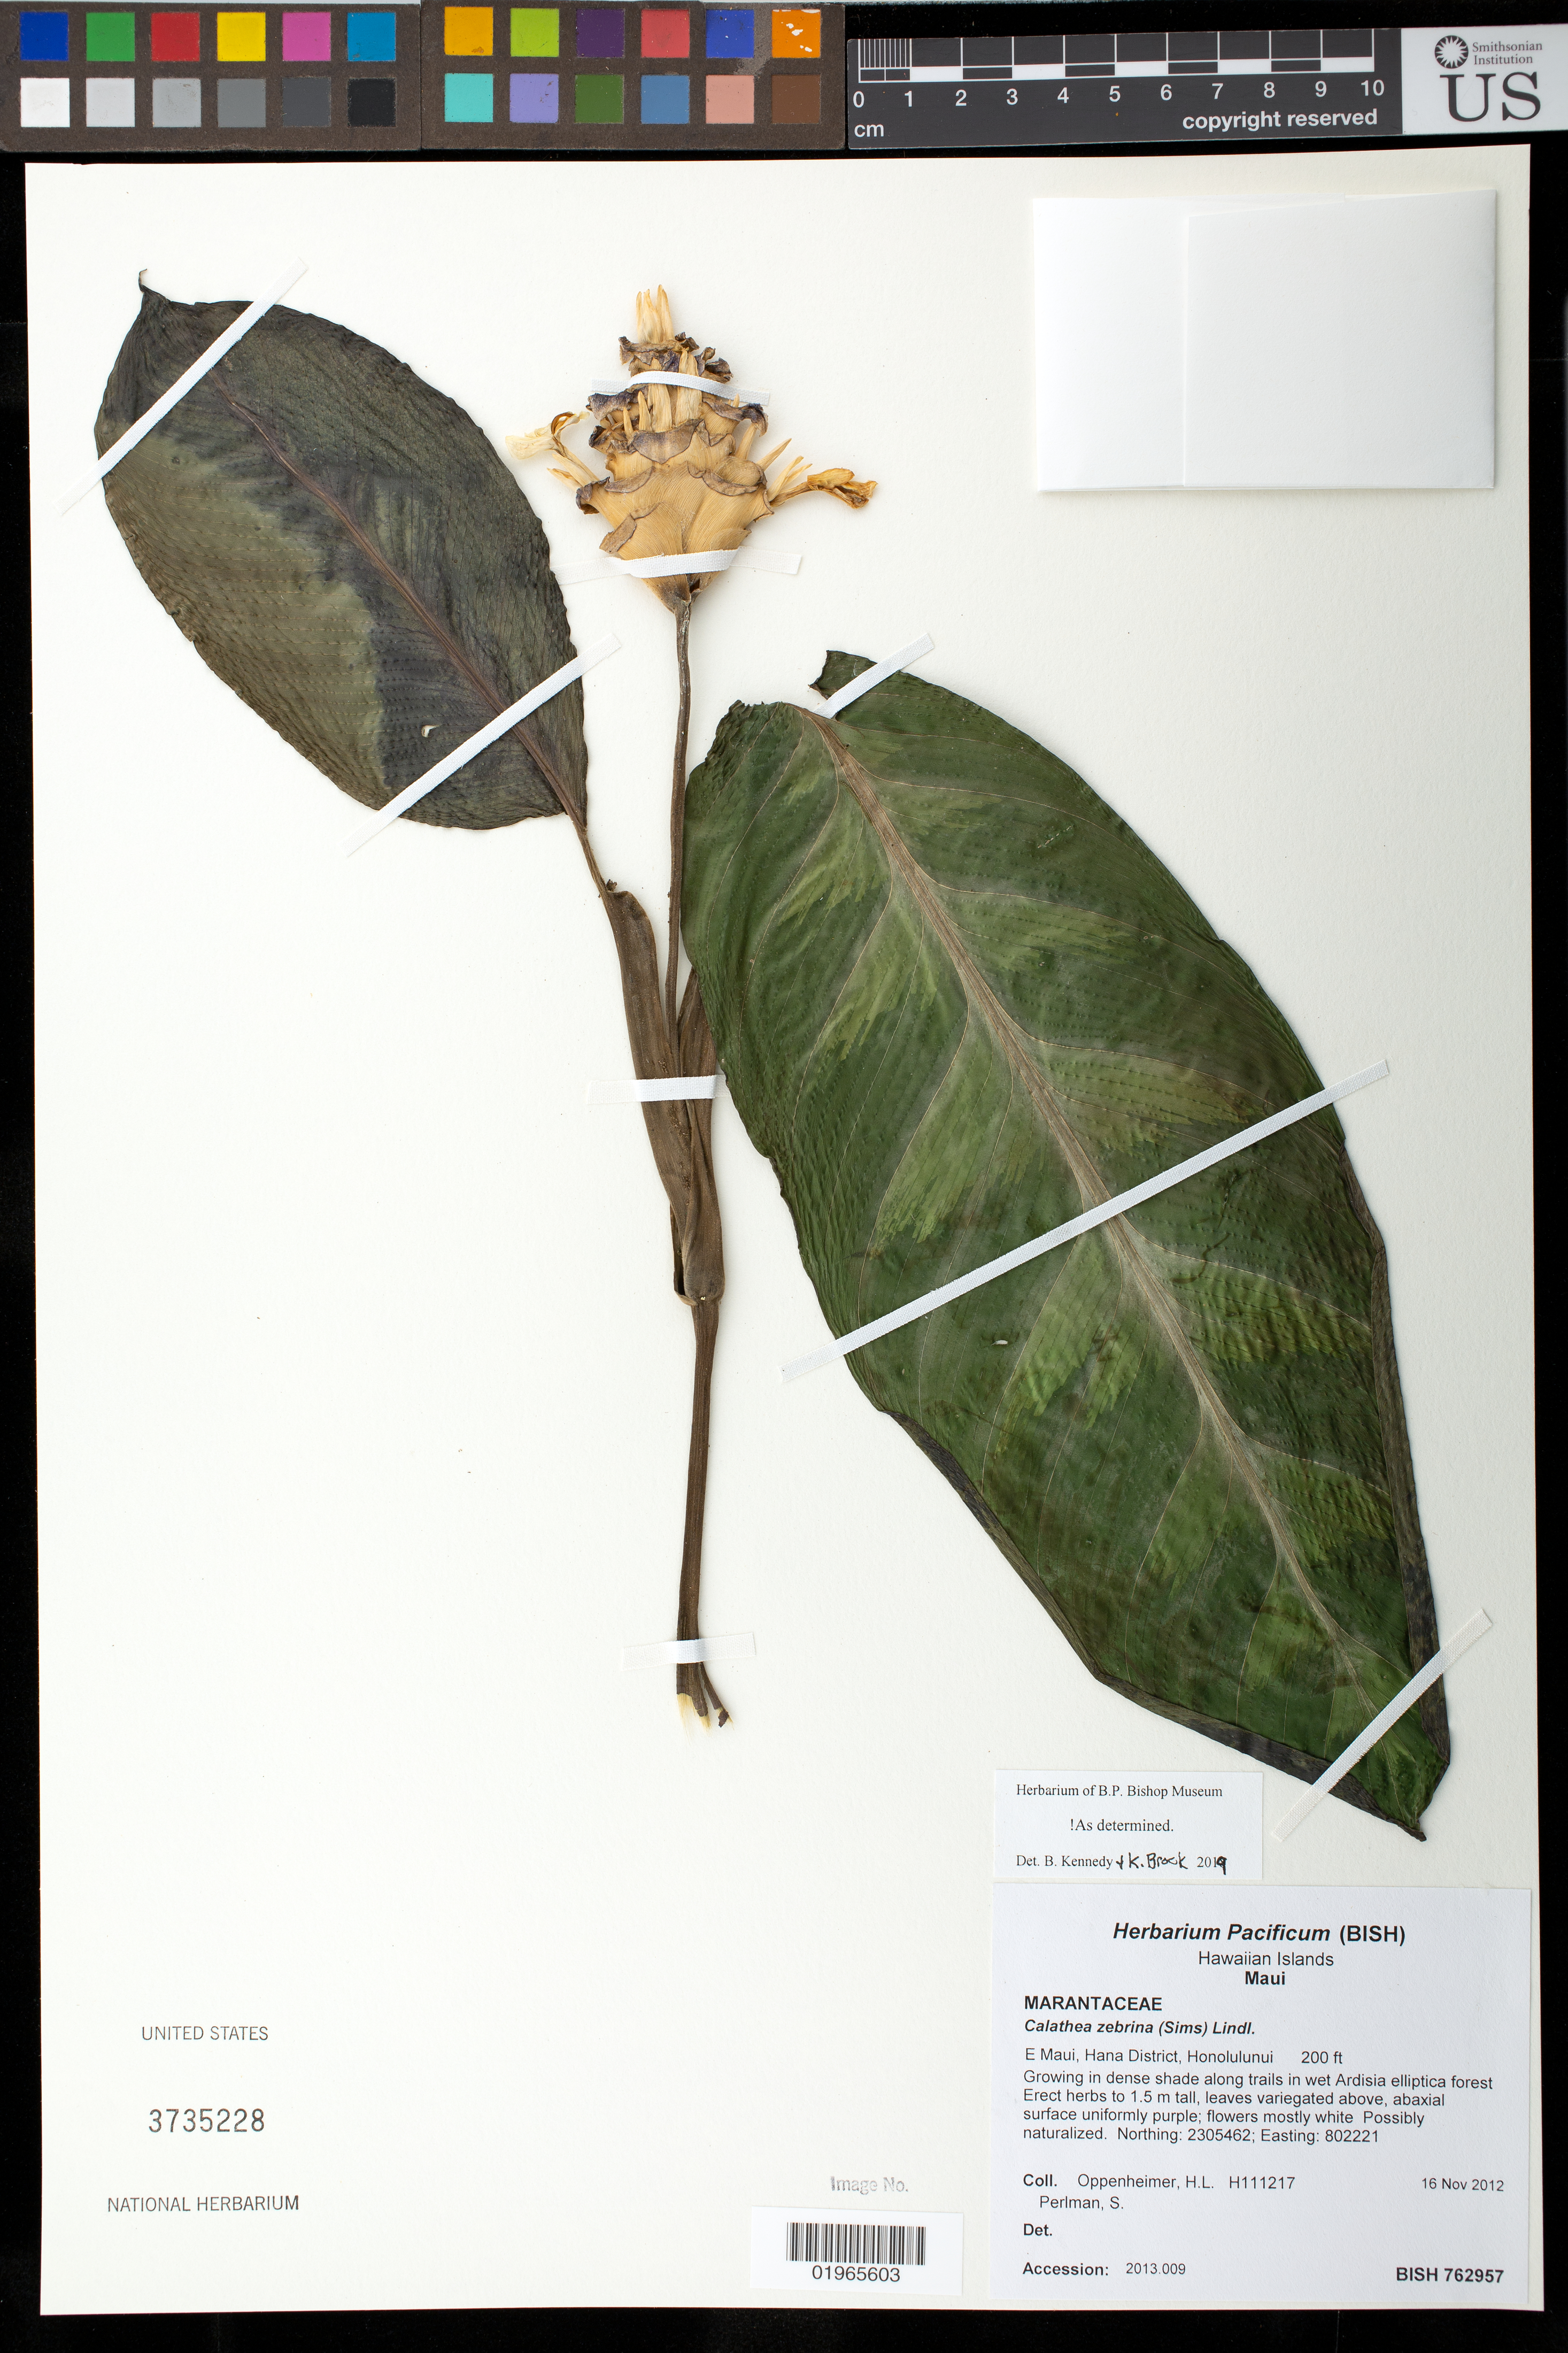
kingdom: Plantae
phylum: Tracheophyta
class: Liliopsida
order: Zingiberales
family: Marantaceae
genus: Calathea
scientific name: Calathea zebrina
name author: (Sims) Lindl.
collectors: H. L. Oppenheimer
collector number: H111217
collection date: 2012-11-16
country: United States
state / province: Hawaii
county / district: Maui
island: Maui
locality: East Maui, Hana district, Honolulunui, along trail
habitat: Dense shade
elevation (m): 61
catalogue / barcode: US 3735228